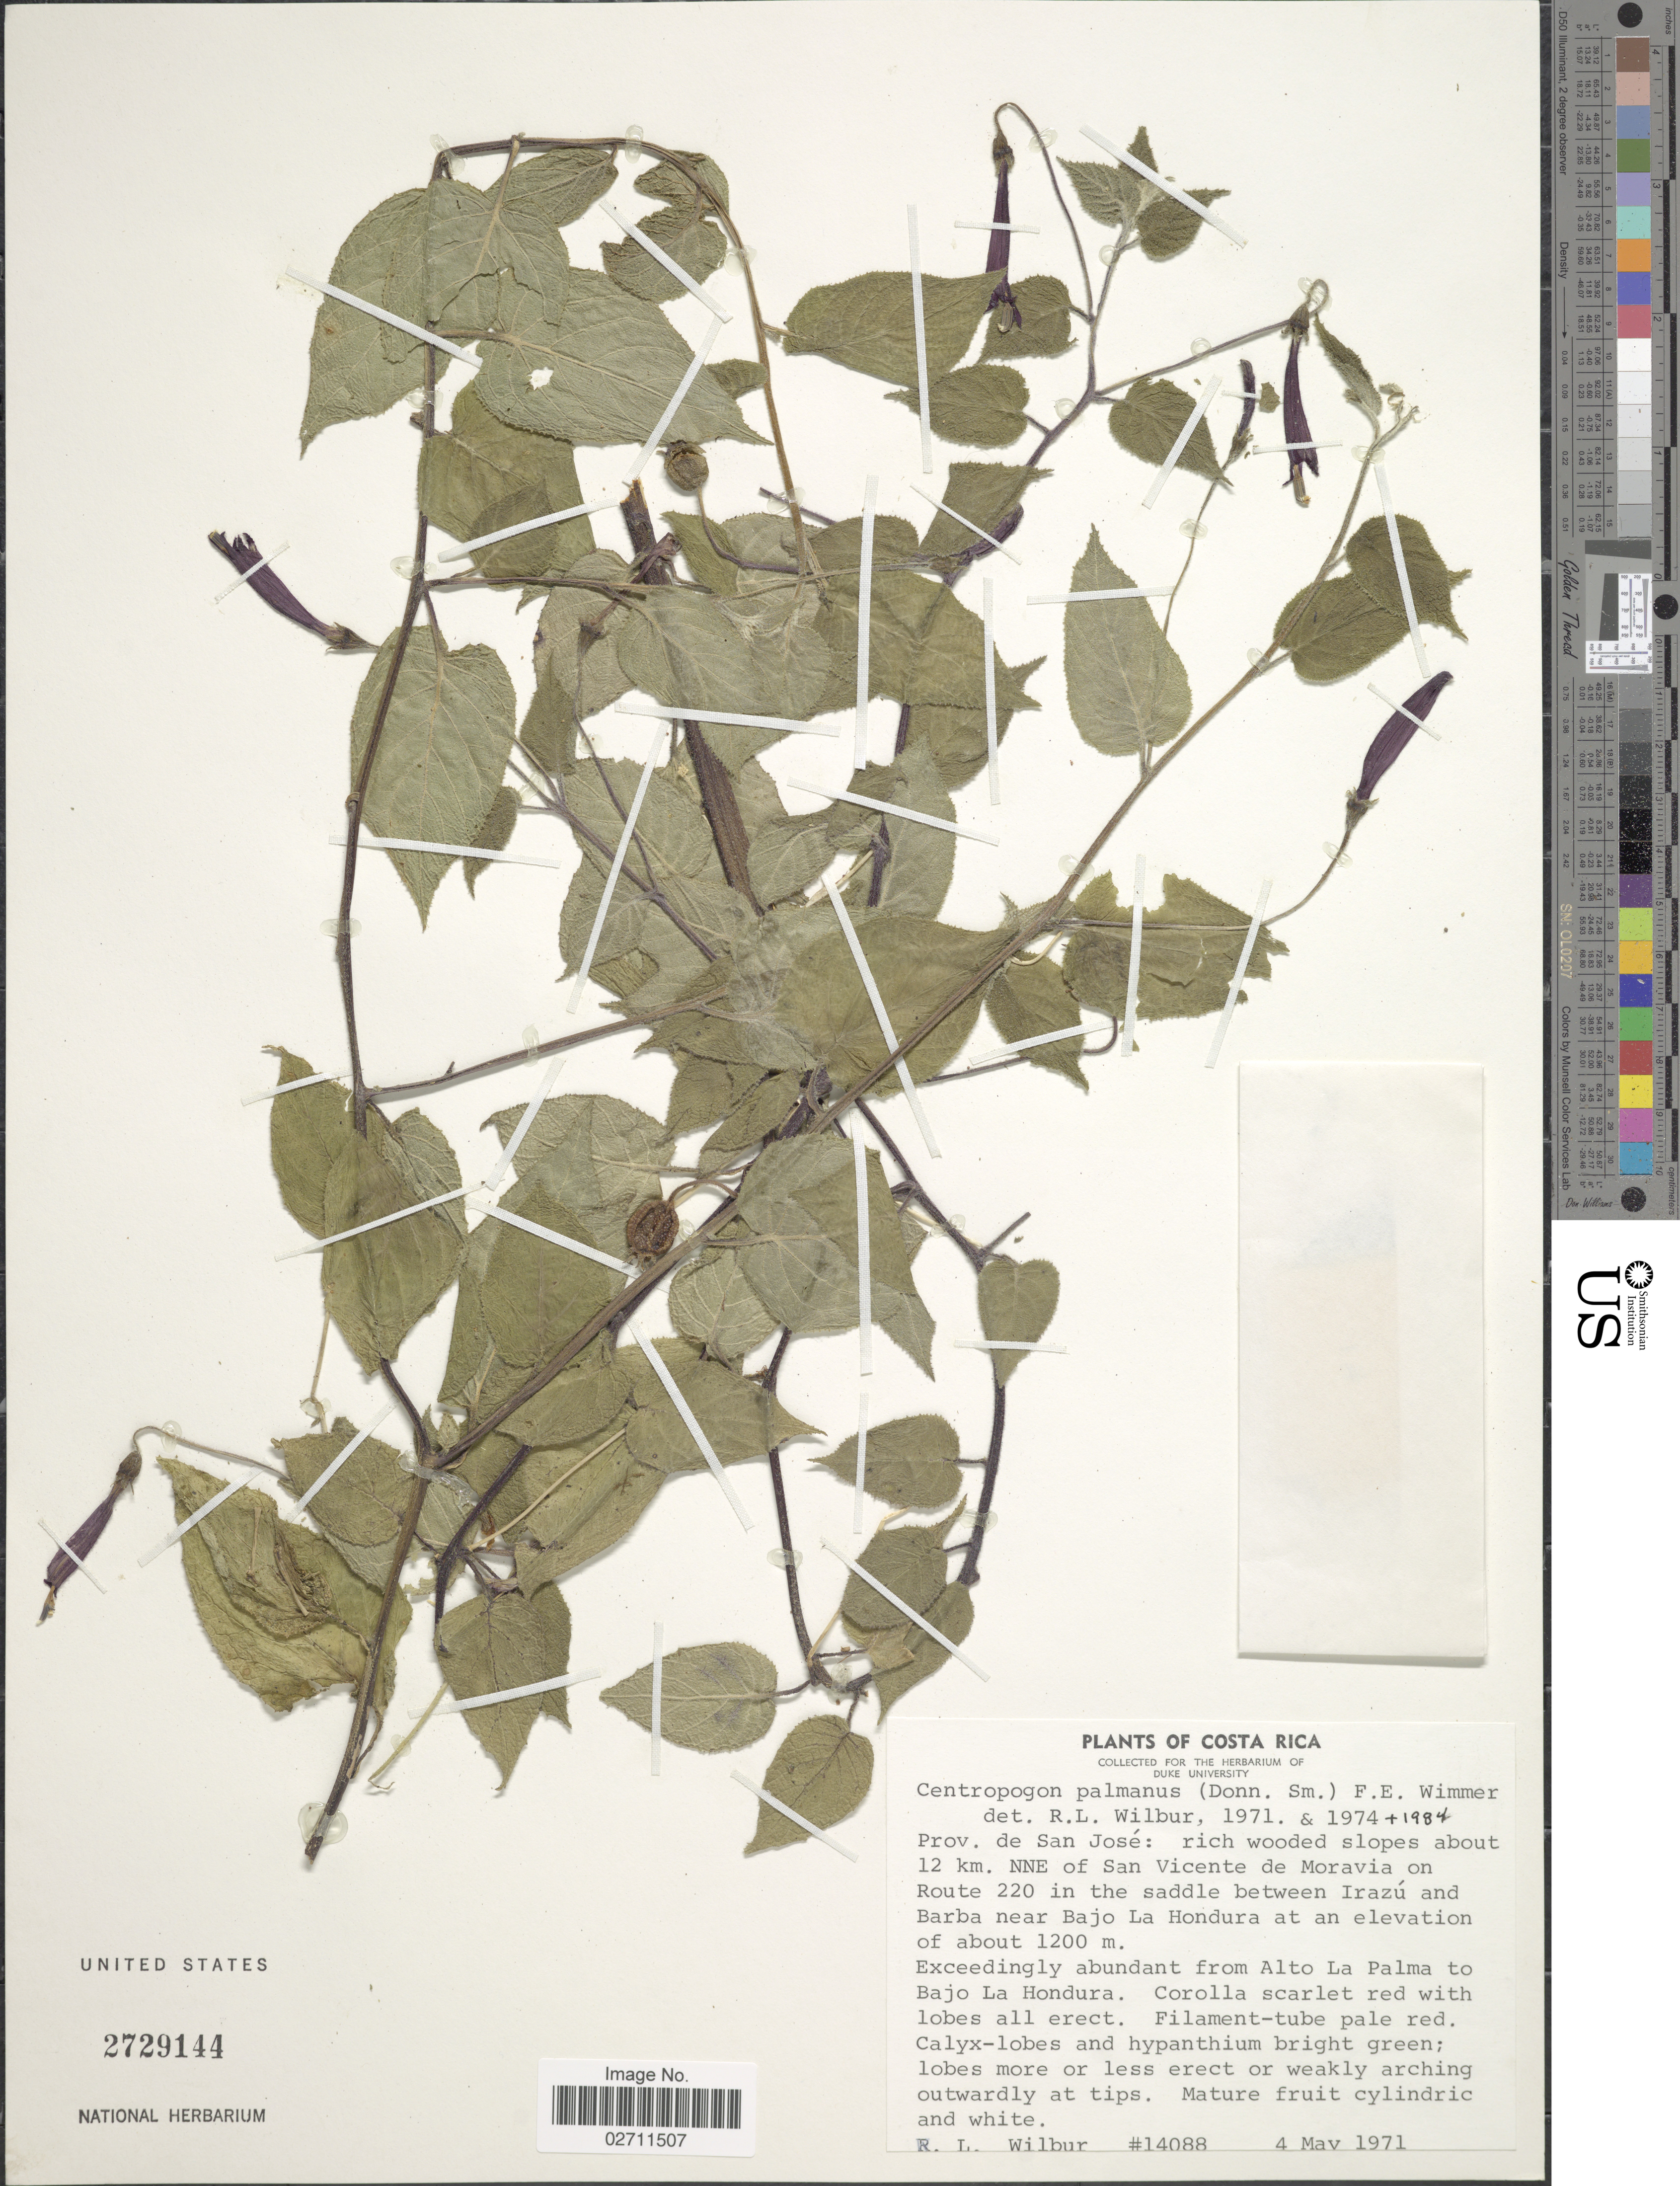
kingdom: Plantae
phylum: Tracheophyta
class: Magnoliopsida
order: Asterales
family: Campanulaceae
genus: Centropogon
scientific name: Centropogon palmanus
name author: (Donn. Sm.) E. Wimm.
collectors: R. L. Wilbur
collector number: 14088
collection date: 1971-05-04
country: Costa Rica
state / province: San José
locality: About 12 km. NNE of San Vicente de Moravia, on Route 220 in the saddle between Irazu and Barba near Bajo La Hondura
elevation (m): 1200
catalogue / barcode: US 2729144